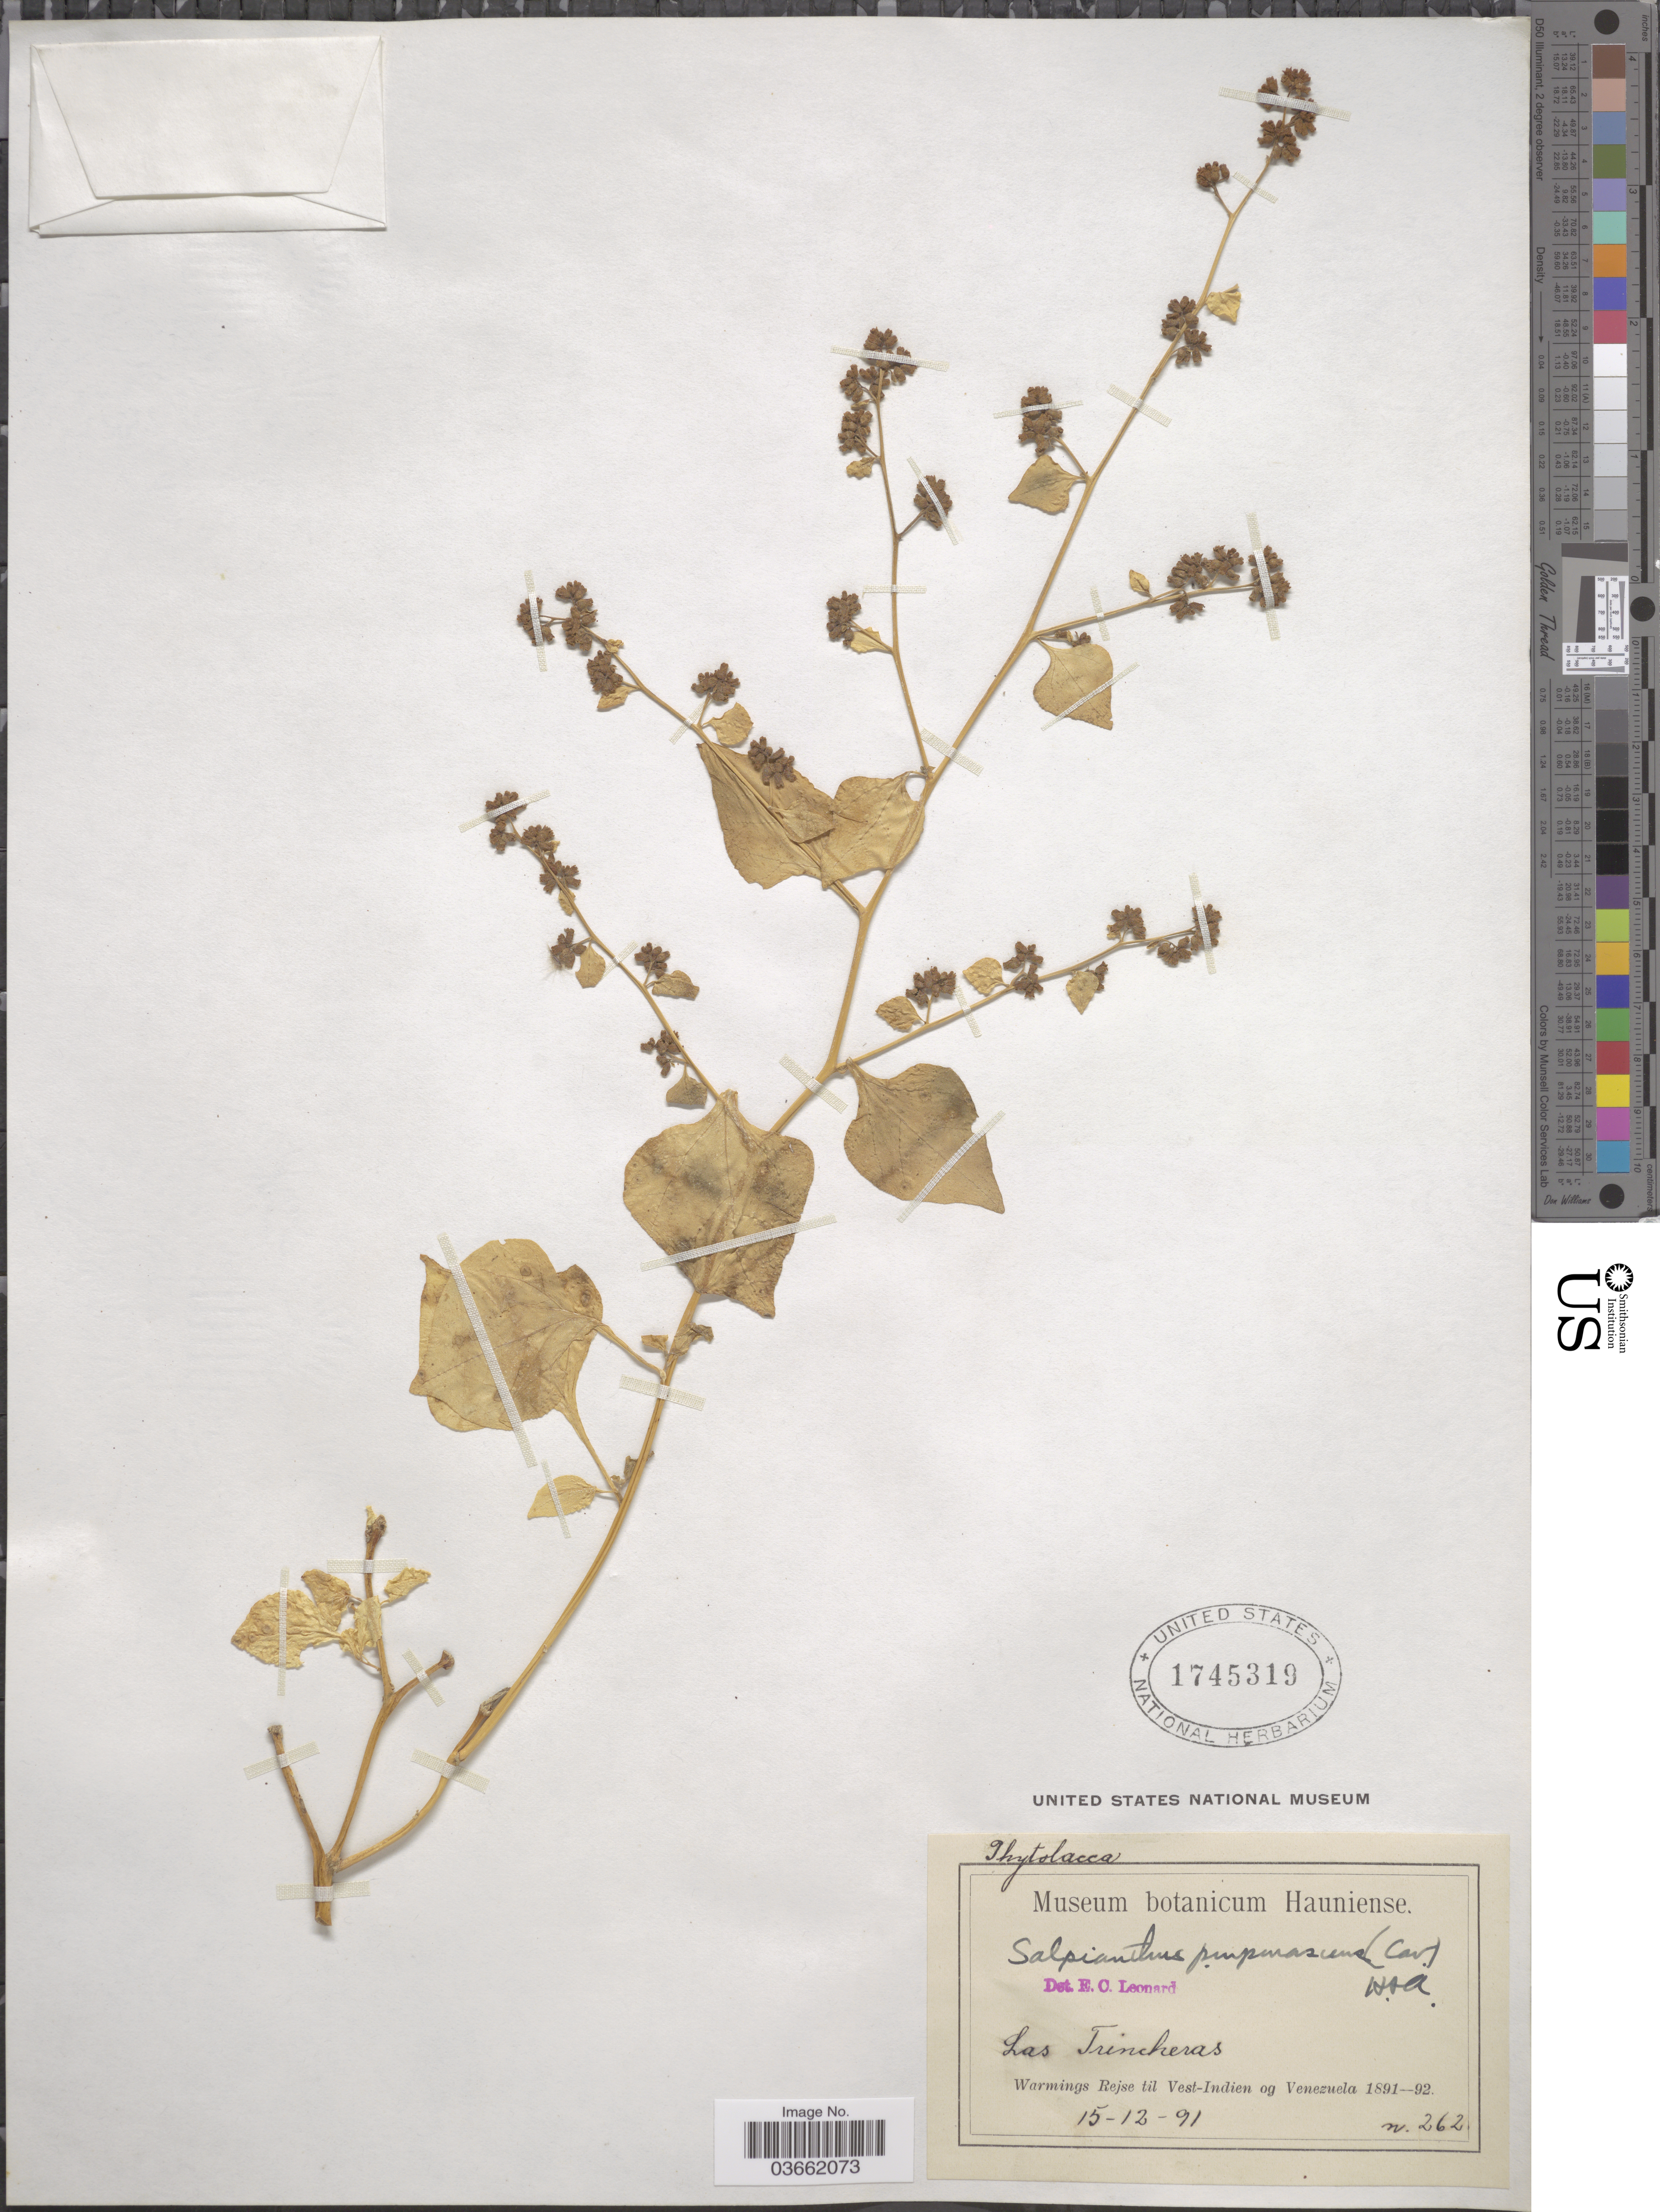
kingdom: Plantae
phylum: Tracheophyta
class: Magnoliopsida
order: Caryophyllales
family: Nyctaginaceae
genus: Salpianthus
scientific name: Salpianthus purpurascens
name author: (Cav. ex Lag.) Hook. & Arn.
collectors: -. Warmings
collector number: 262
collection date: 1891-12-15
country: Venezuela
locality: Las Trincheras. Vest-Indien.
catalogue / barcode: US 1745319